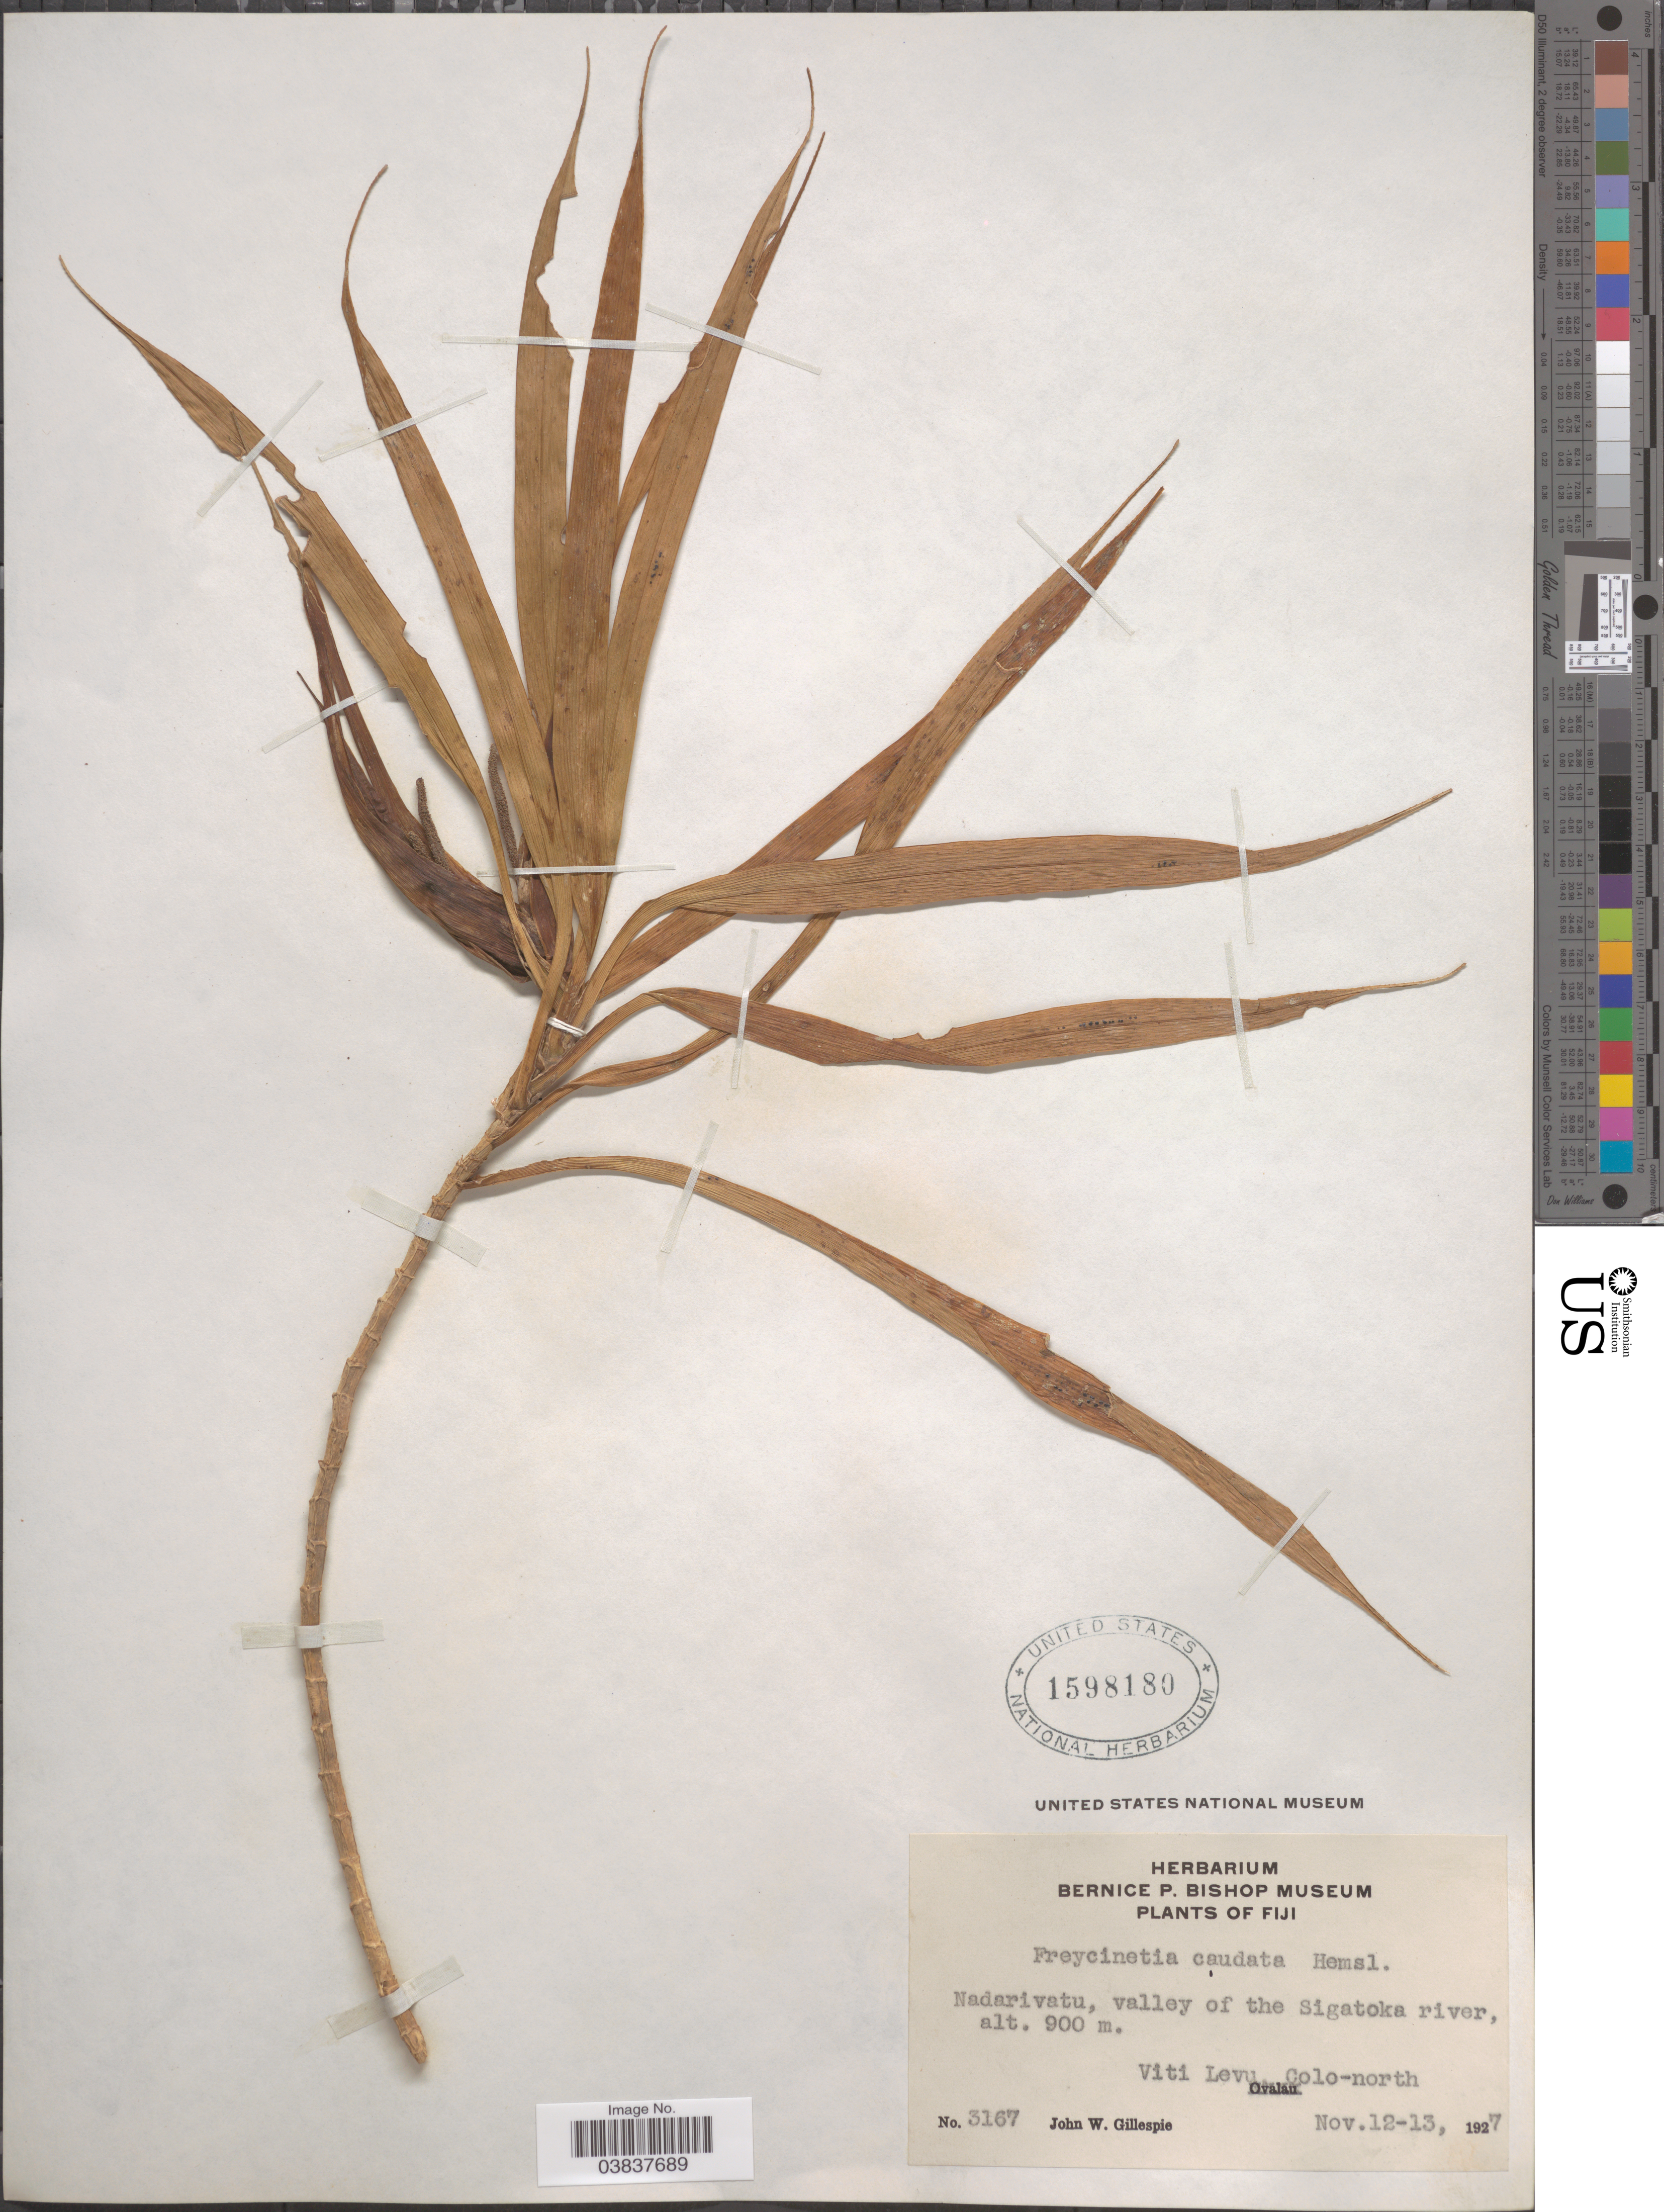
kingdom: Plantae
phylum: Tracheophyta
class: Liliopsida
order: Pandanales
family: Pandanaceae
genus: Freycinetia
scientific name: Freycinetia caudata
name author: Hemsl.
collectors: J. W. Gillespie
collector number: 3167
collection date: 1927-11-12/1927-11-13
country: Fiji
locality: Nadarivatu, valley of the Sigatoka river. Viti Levu, Colo-north.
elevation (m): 900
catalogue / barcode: US 1598180